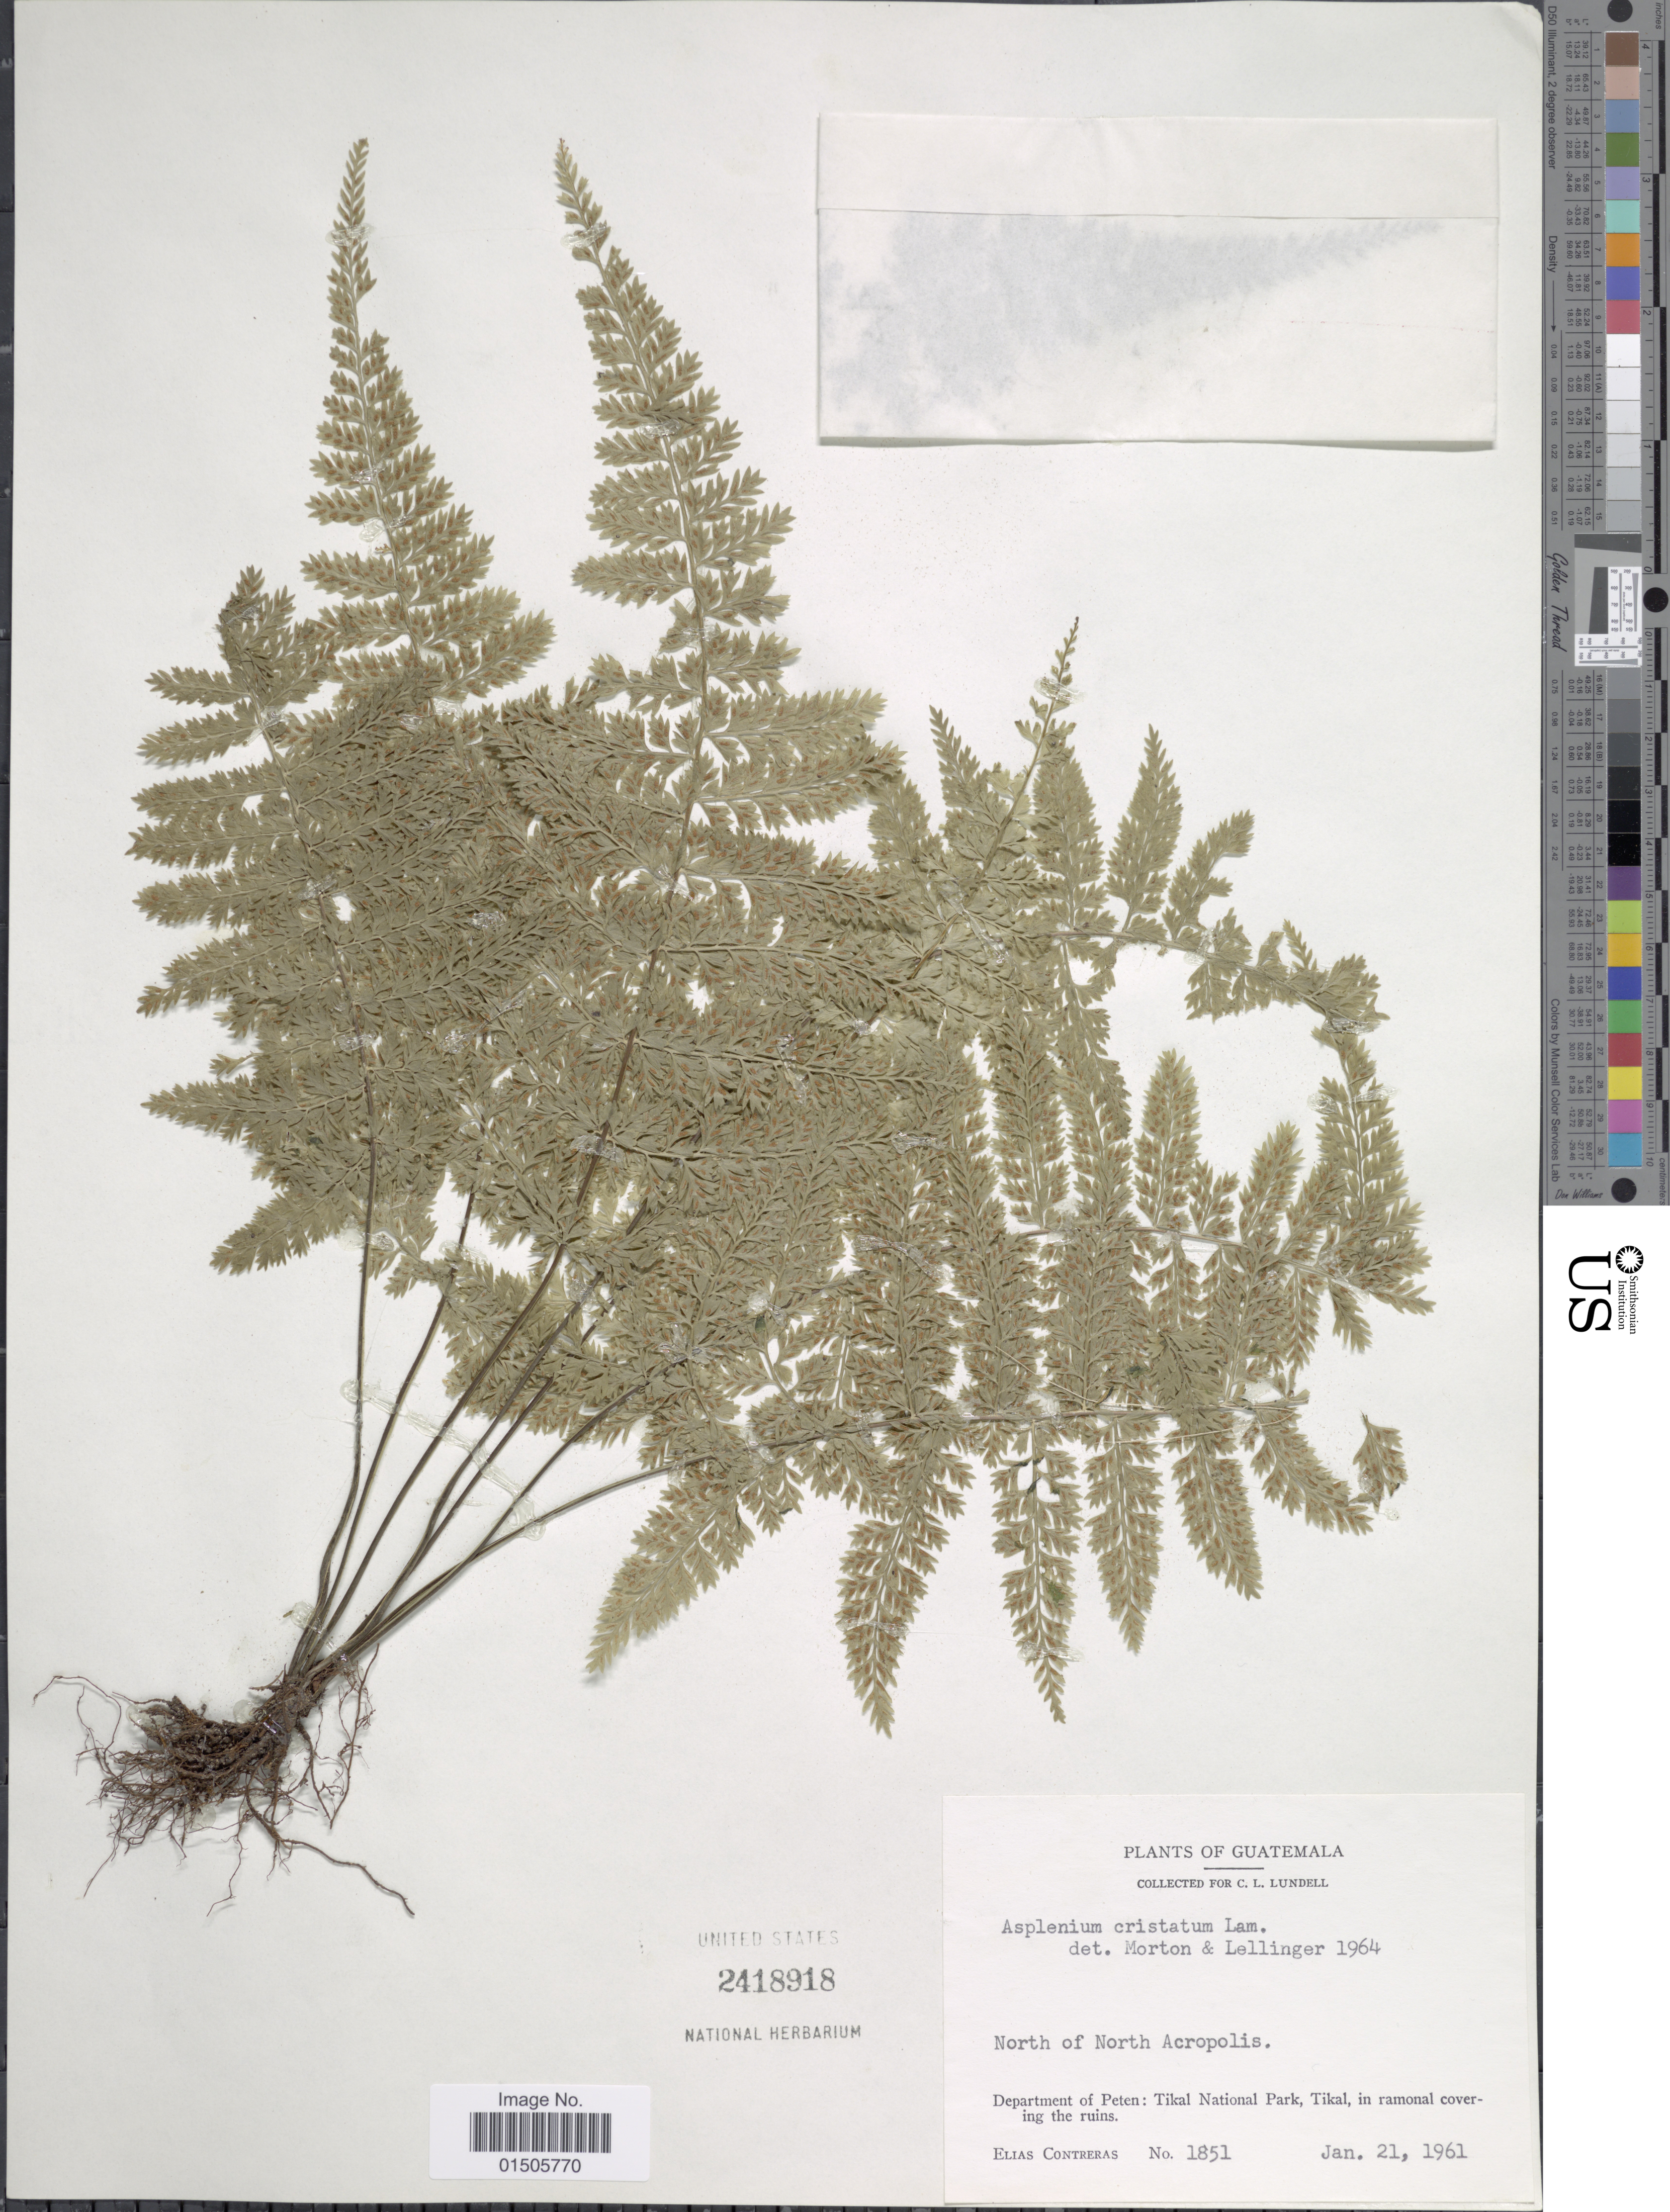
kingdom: Plantae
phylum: Tracheophyta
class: Polypodiopsida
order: Polypodiales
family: Aspleniaceae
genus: Asplenium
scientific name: Asplenium cristatum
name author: Lam.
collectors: E. Contreras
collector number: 1851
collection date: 1961-01-21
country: Guatemala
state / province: El Petén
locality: North of North Acropolis, Tikal National Park, in ramonal covering the ruins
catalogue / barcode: US 2418918